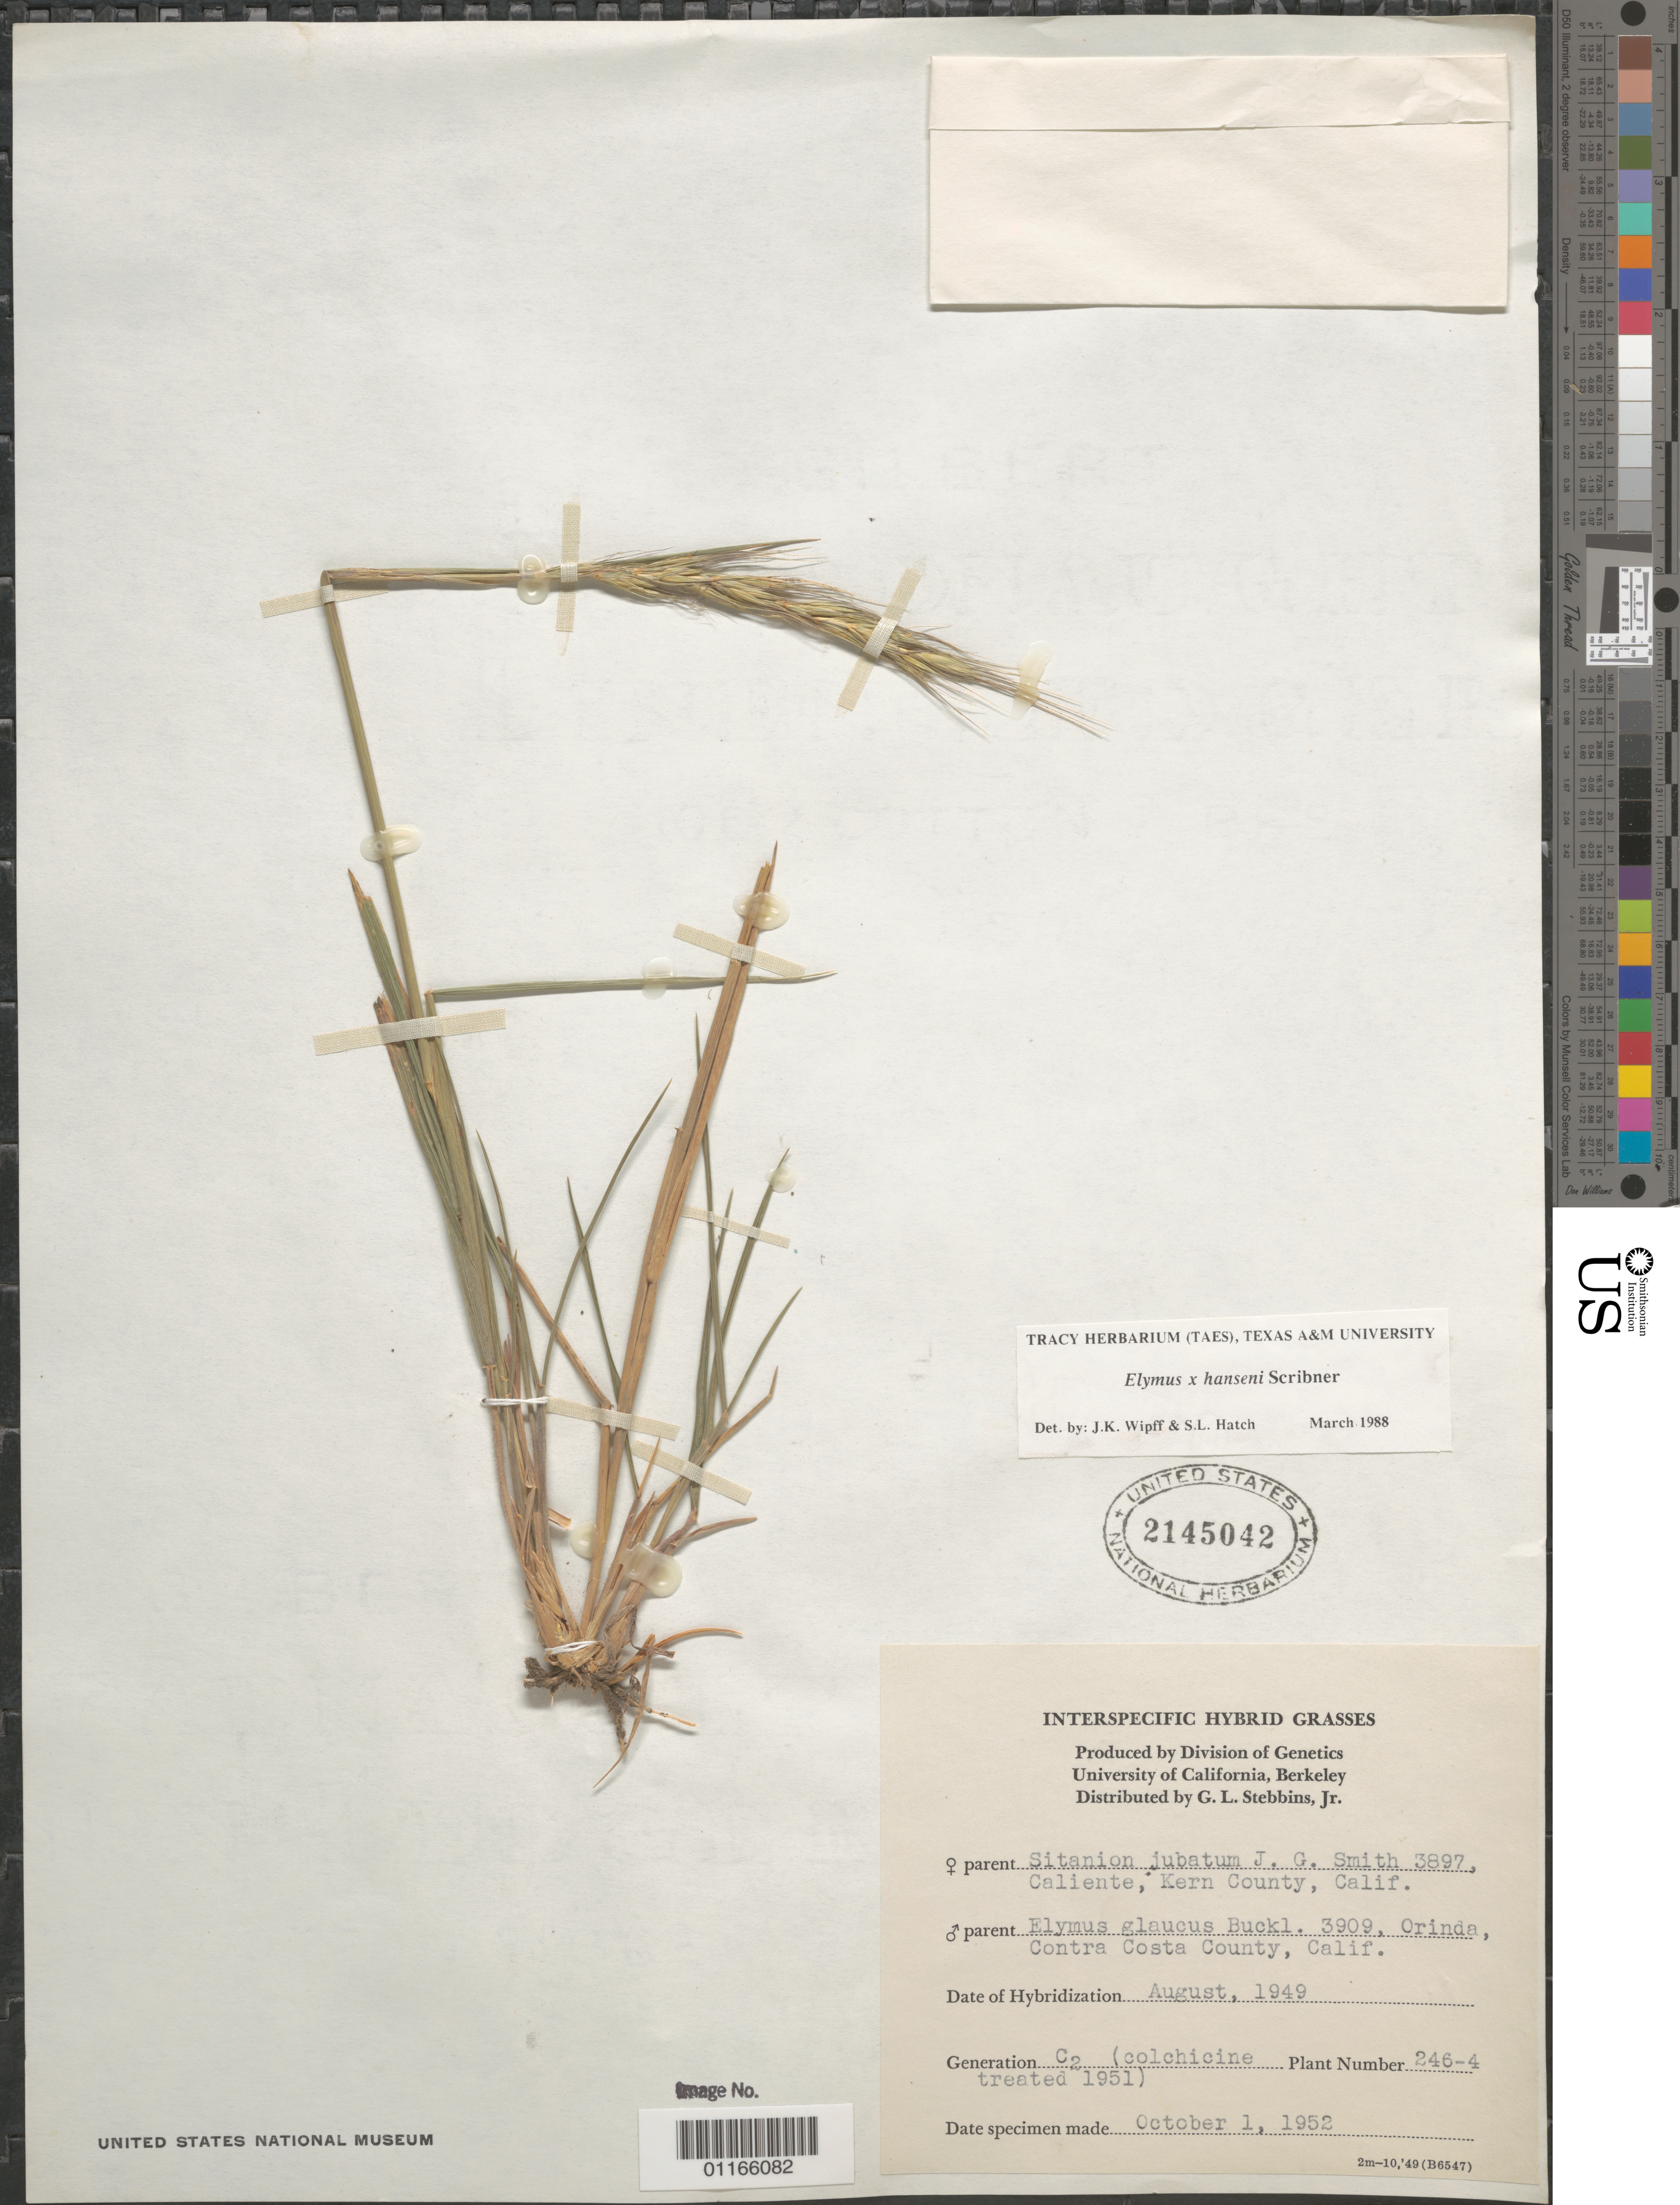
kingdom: Plantae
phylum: Tracheophyta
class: Liliopsida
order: Poales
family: Poaceae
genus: Elymus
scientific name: Elymus x hansenii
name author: Scribn.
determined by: Wipff, J. K.; Hatch, S. L.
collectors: G. L. Stebbins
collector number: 246-4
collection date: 1952-10-01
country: United States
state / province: California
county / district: Kern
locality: Female Parent: Caliente, Kern County, California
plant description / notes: Produced by Division of Genetics University of California, Berkeley Distributed by G. L. Stebbins, Jr. Female Parent: Sitanion jubatum J. B. Smith 3897 Male Parent: Elymus glaucus Buckl. 3909. Date of Hybridization: August, 1949 Generation: C2 (colchicine treated 1951) Plant Number: 246-4 Date Specimen Made: October 1, 1952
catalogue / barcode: US 2145042